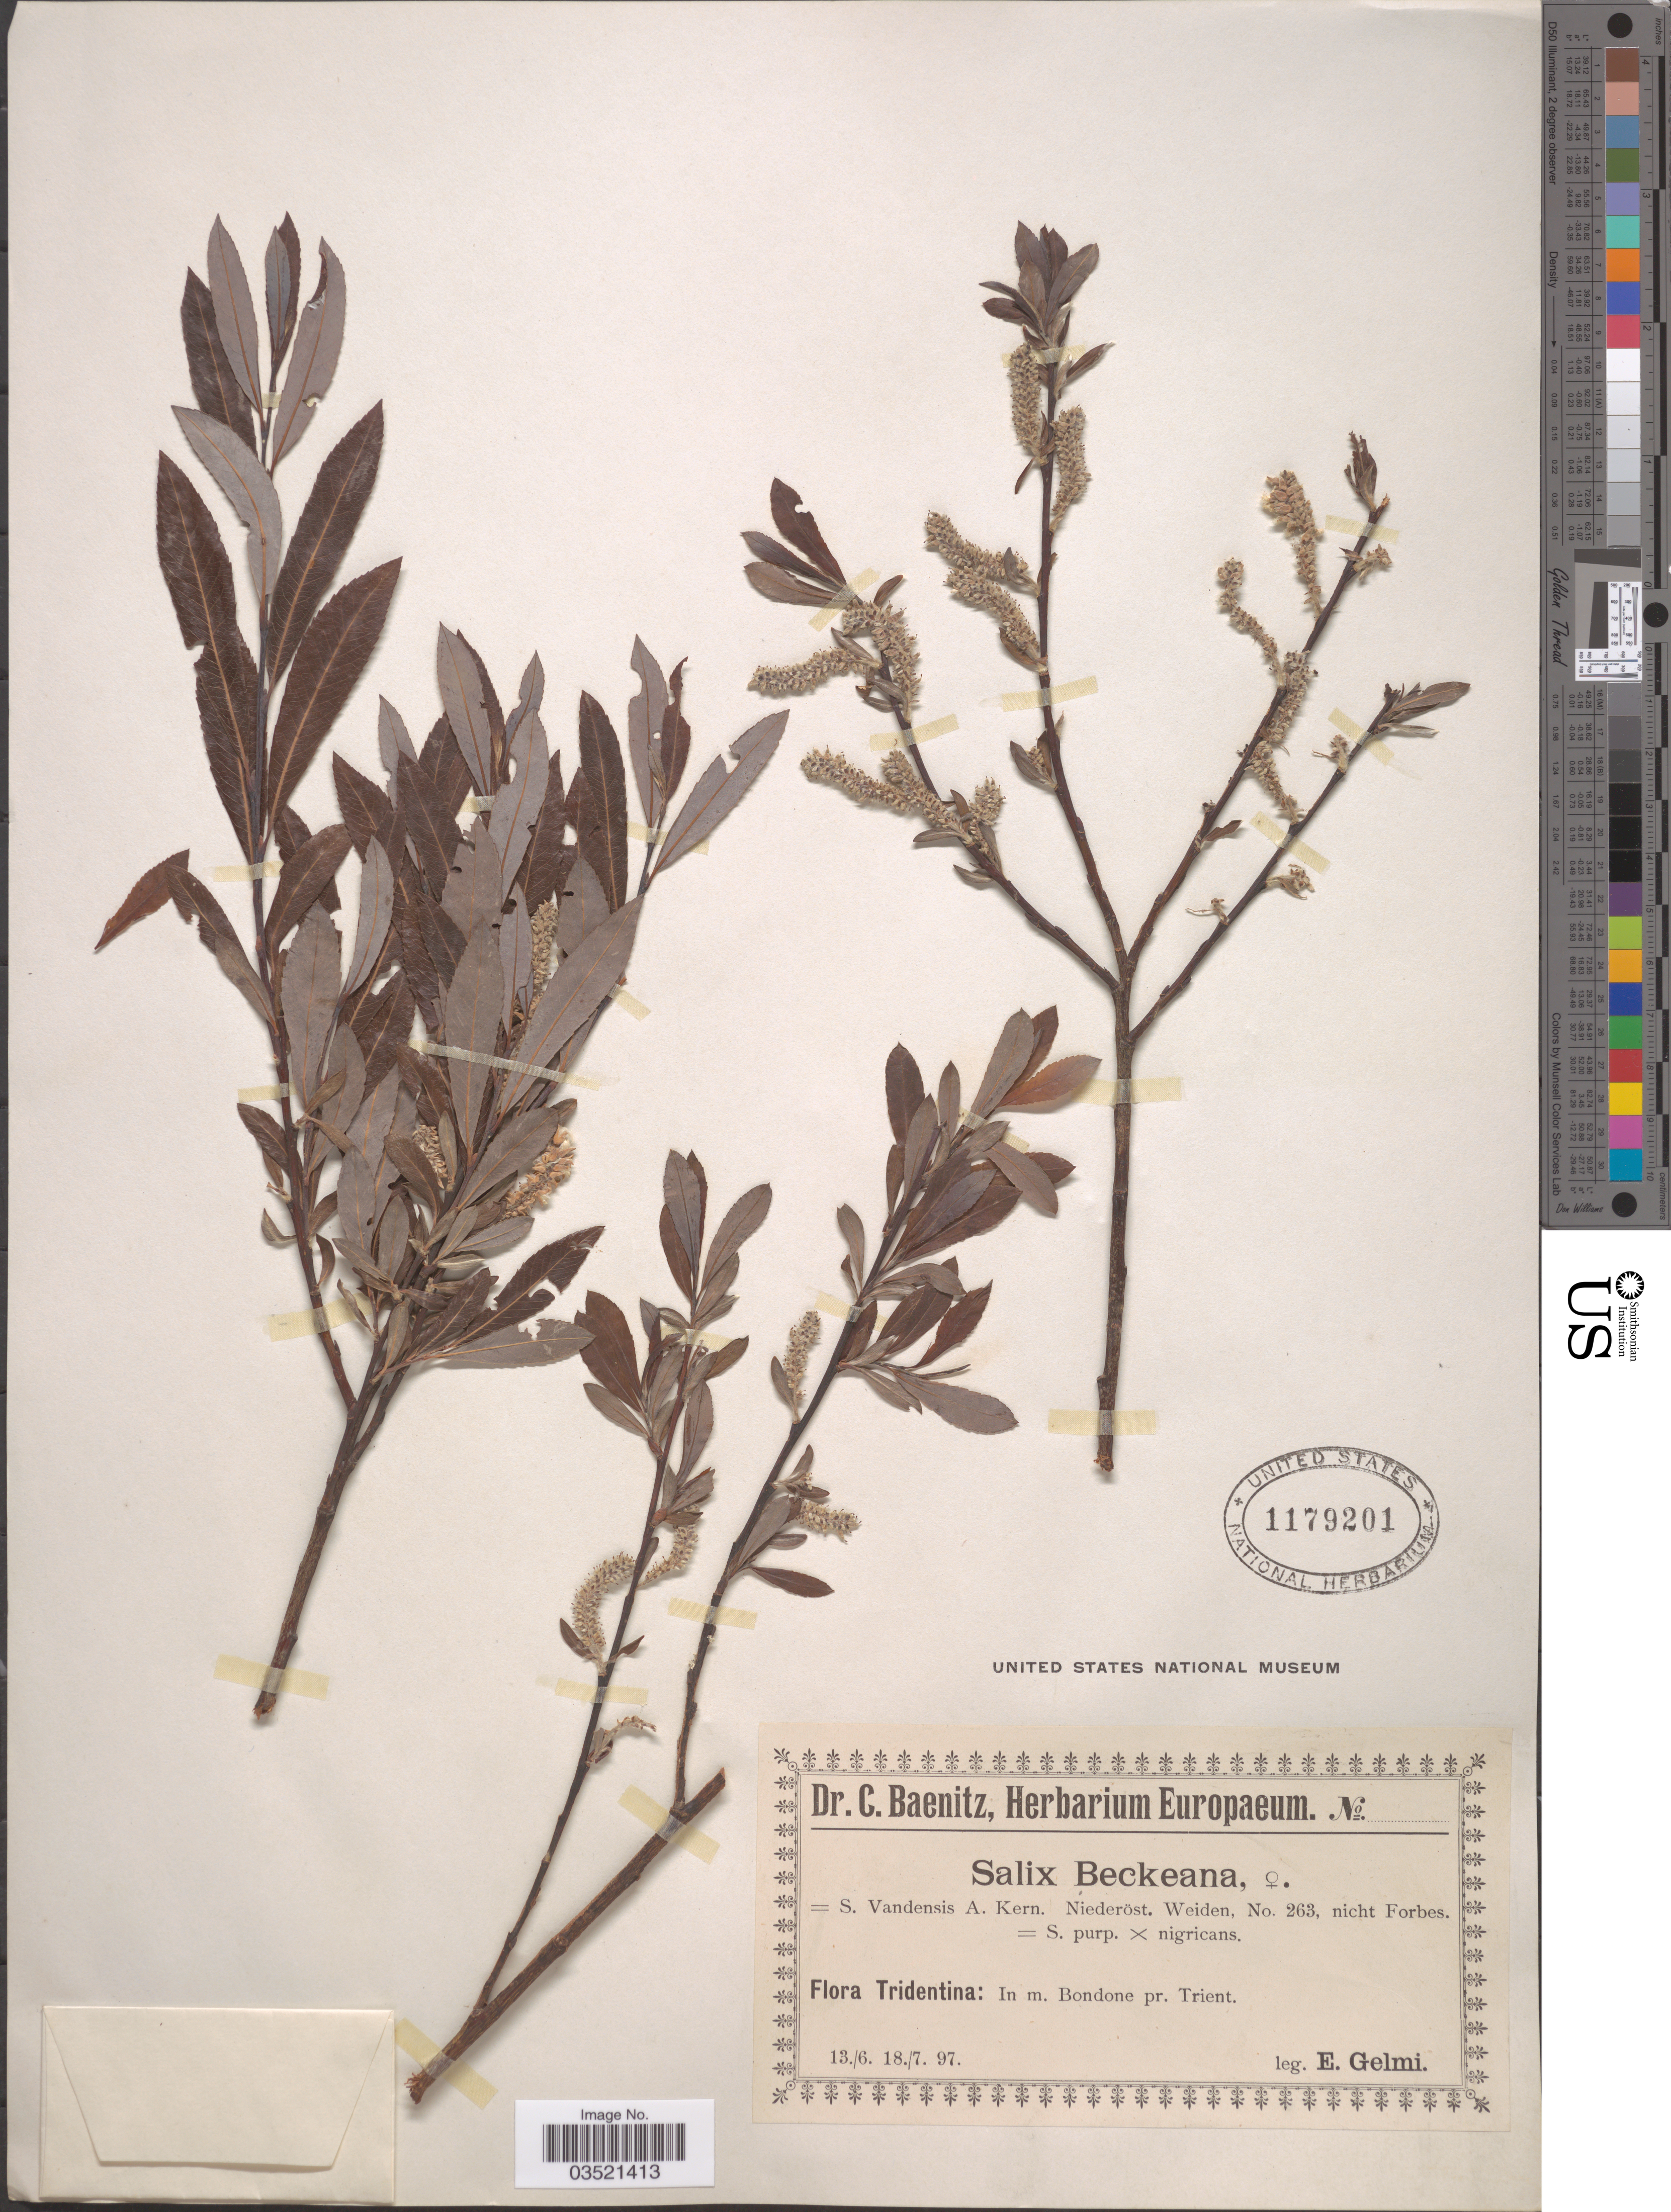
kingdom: Plantae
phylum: Tracheophyta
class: Magnoliopsida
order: Malpighiales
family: Salicaceae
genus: Salix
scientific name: Salix beckeana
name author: Beck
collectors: E. Gelmi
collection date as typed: Transcribed d/m/y: 13/6/97 to 18/7/97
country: Italy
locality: Tridentina: In m. Bondone pr. Trient.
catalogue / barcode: US 1179201